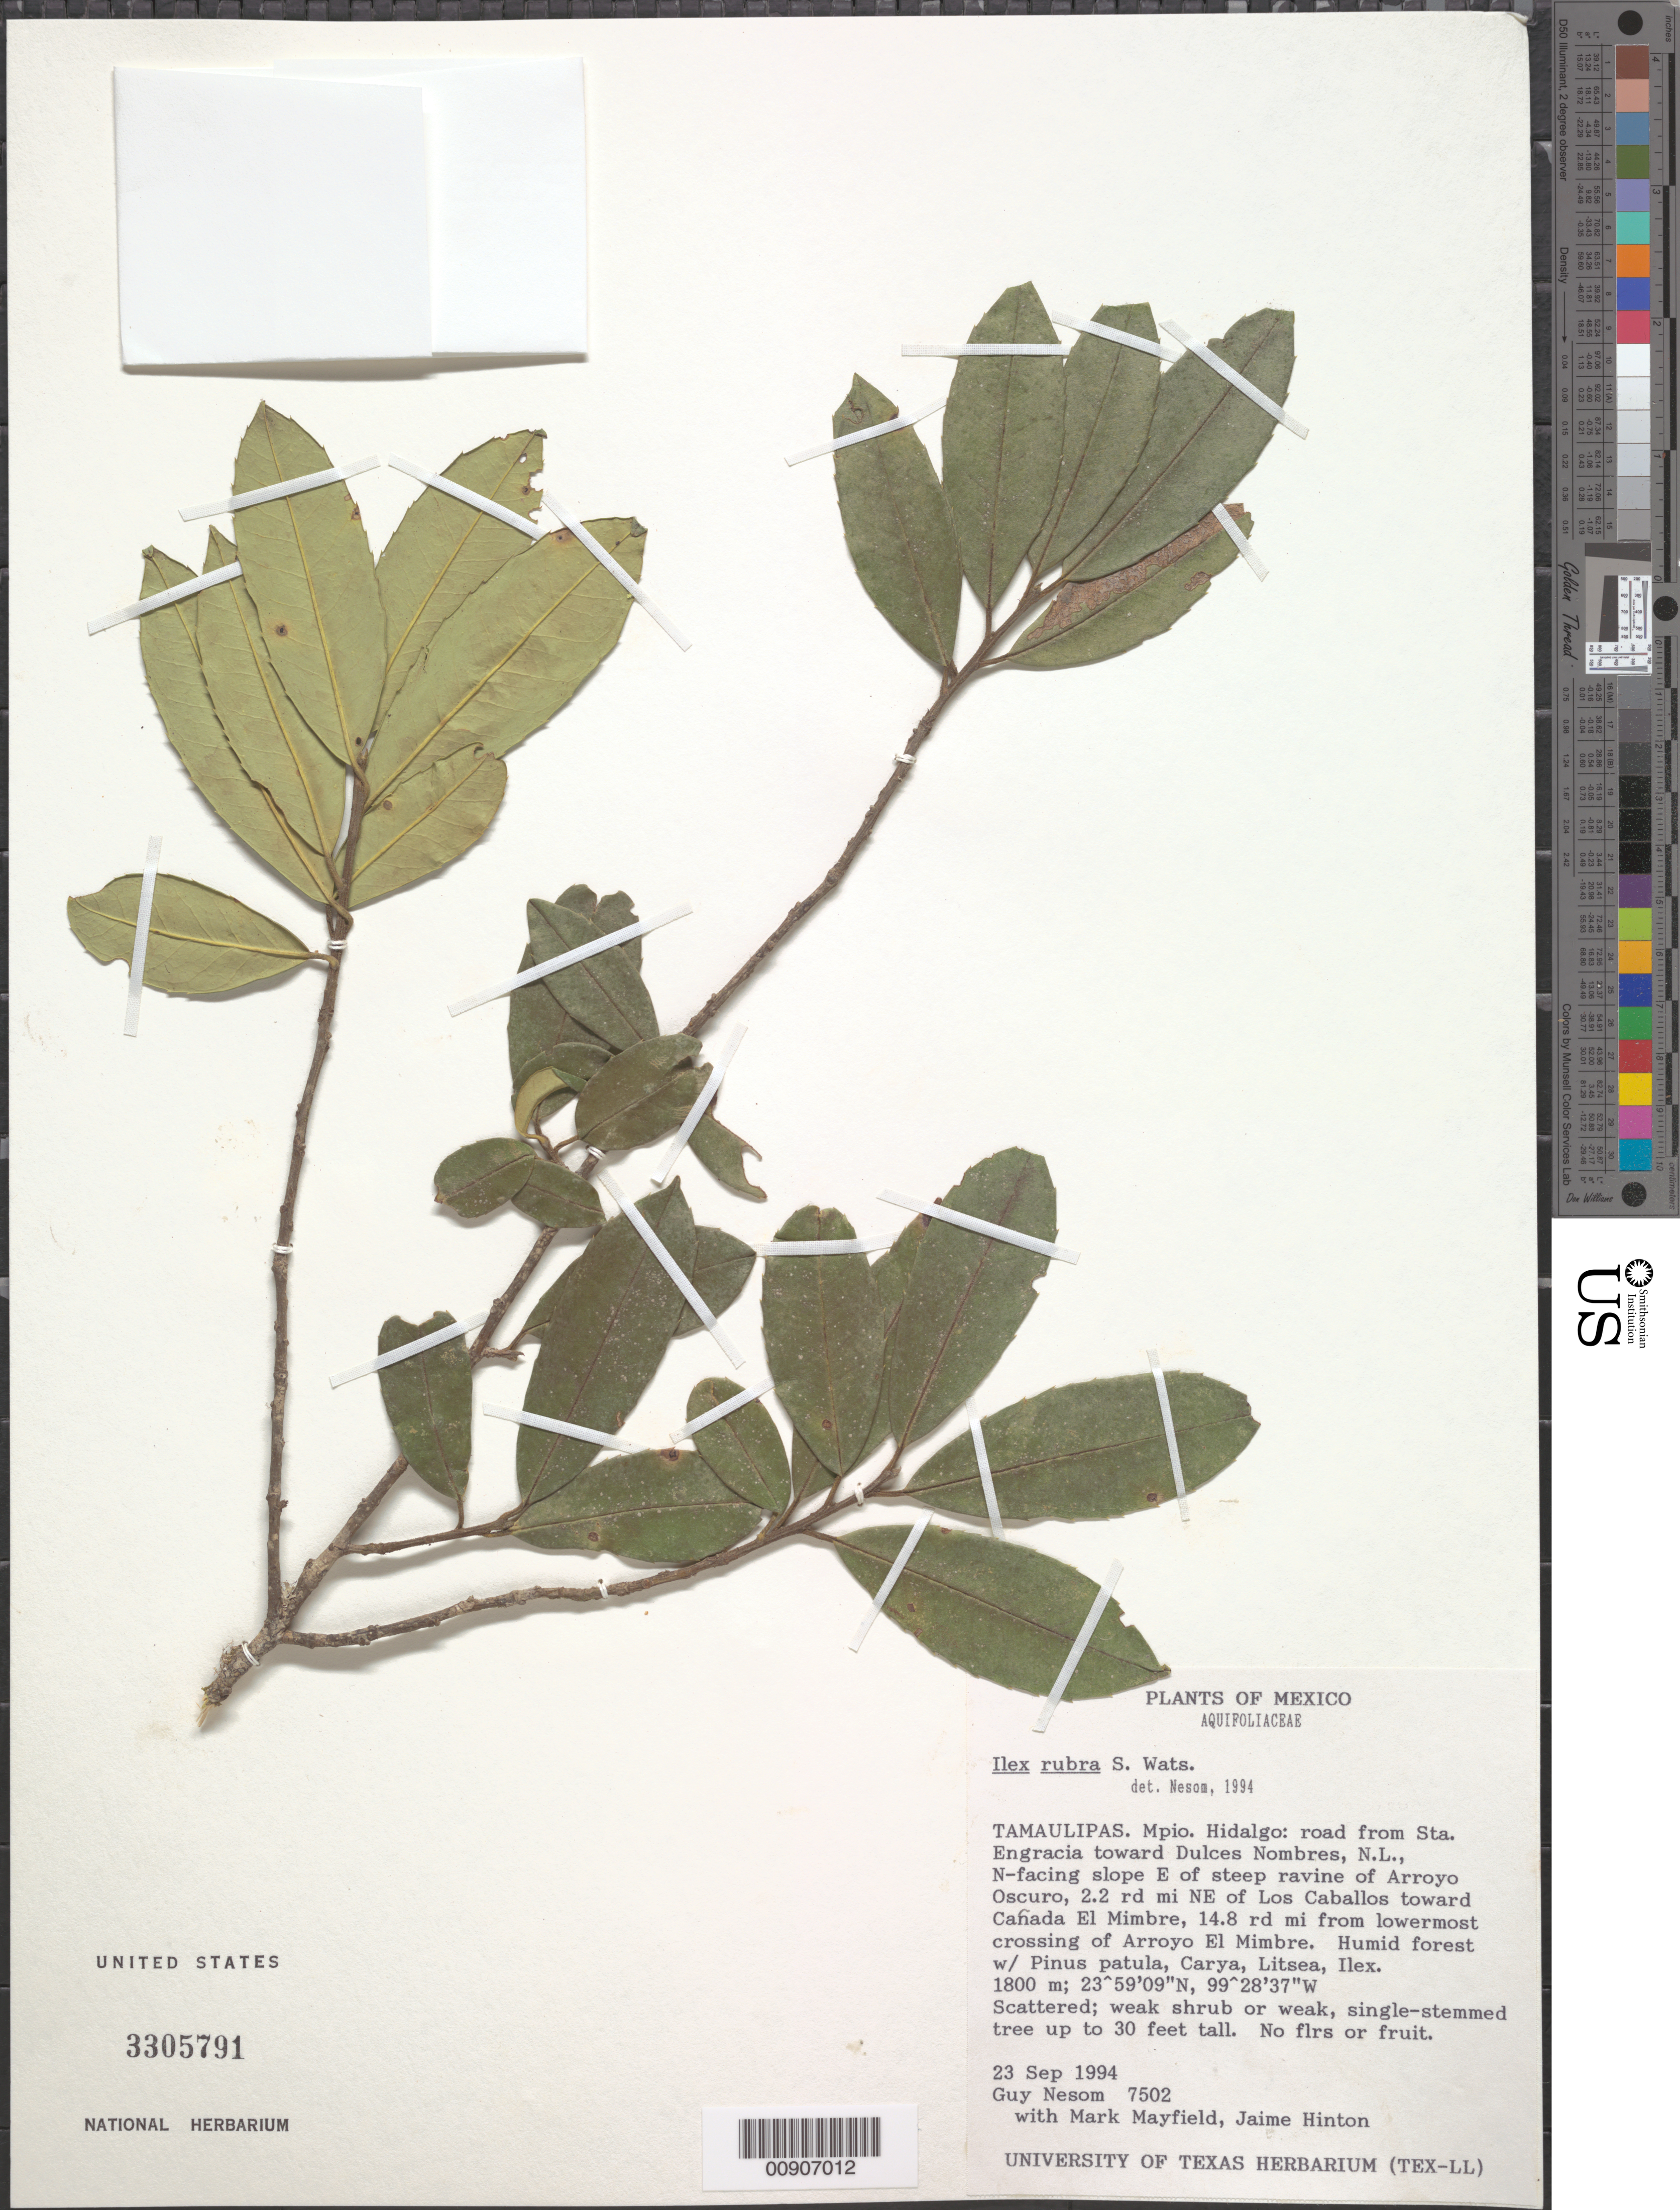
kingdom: Plantae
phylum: Tracheophyta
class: Magnoliopsida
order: Aquifoliales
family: Aquifoliaceae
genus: Ilex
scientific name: Ilex rubra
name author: S. Watson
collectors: G. L. Nesom, M. Mayfield & J. Hinton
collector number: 7502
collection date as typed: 23 Sep 1994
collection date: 1994-09-23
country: Mexico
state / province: Tamaulipas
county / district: Hidalgo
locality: Road from Sta. Engracia toward Dulces Nombres, N.L., N-facing slope E of steep ravine of Arroyo Oscuro, 2.2 rd mi NE of Los Caballos toward Cañada El Mimbre, 14.8 rd mi. from lowermost X-ing of Arroyo El Mimbre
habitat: Humid forest w/ Pinus patula, Carya, Litsea, Ilex.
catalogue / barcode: US 3305791